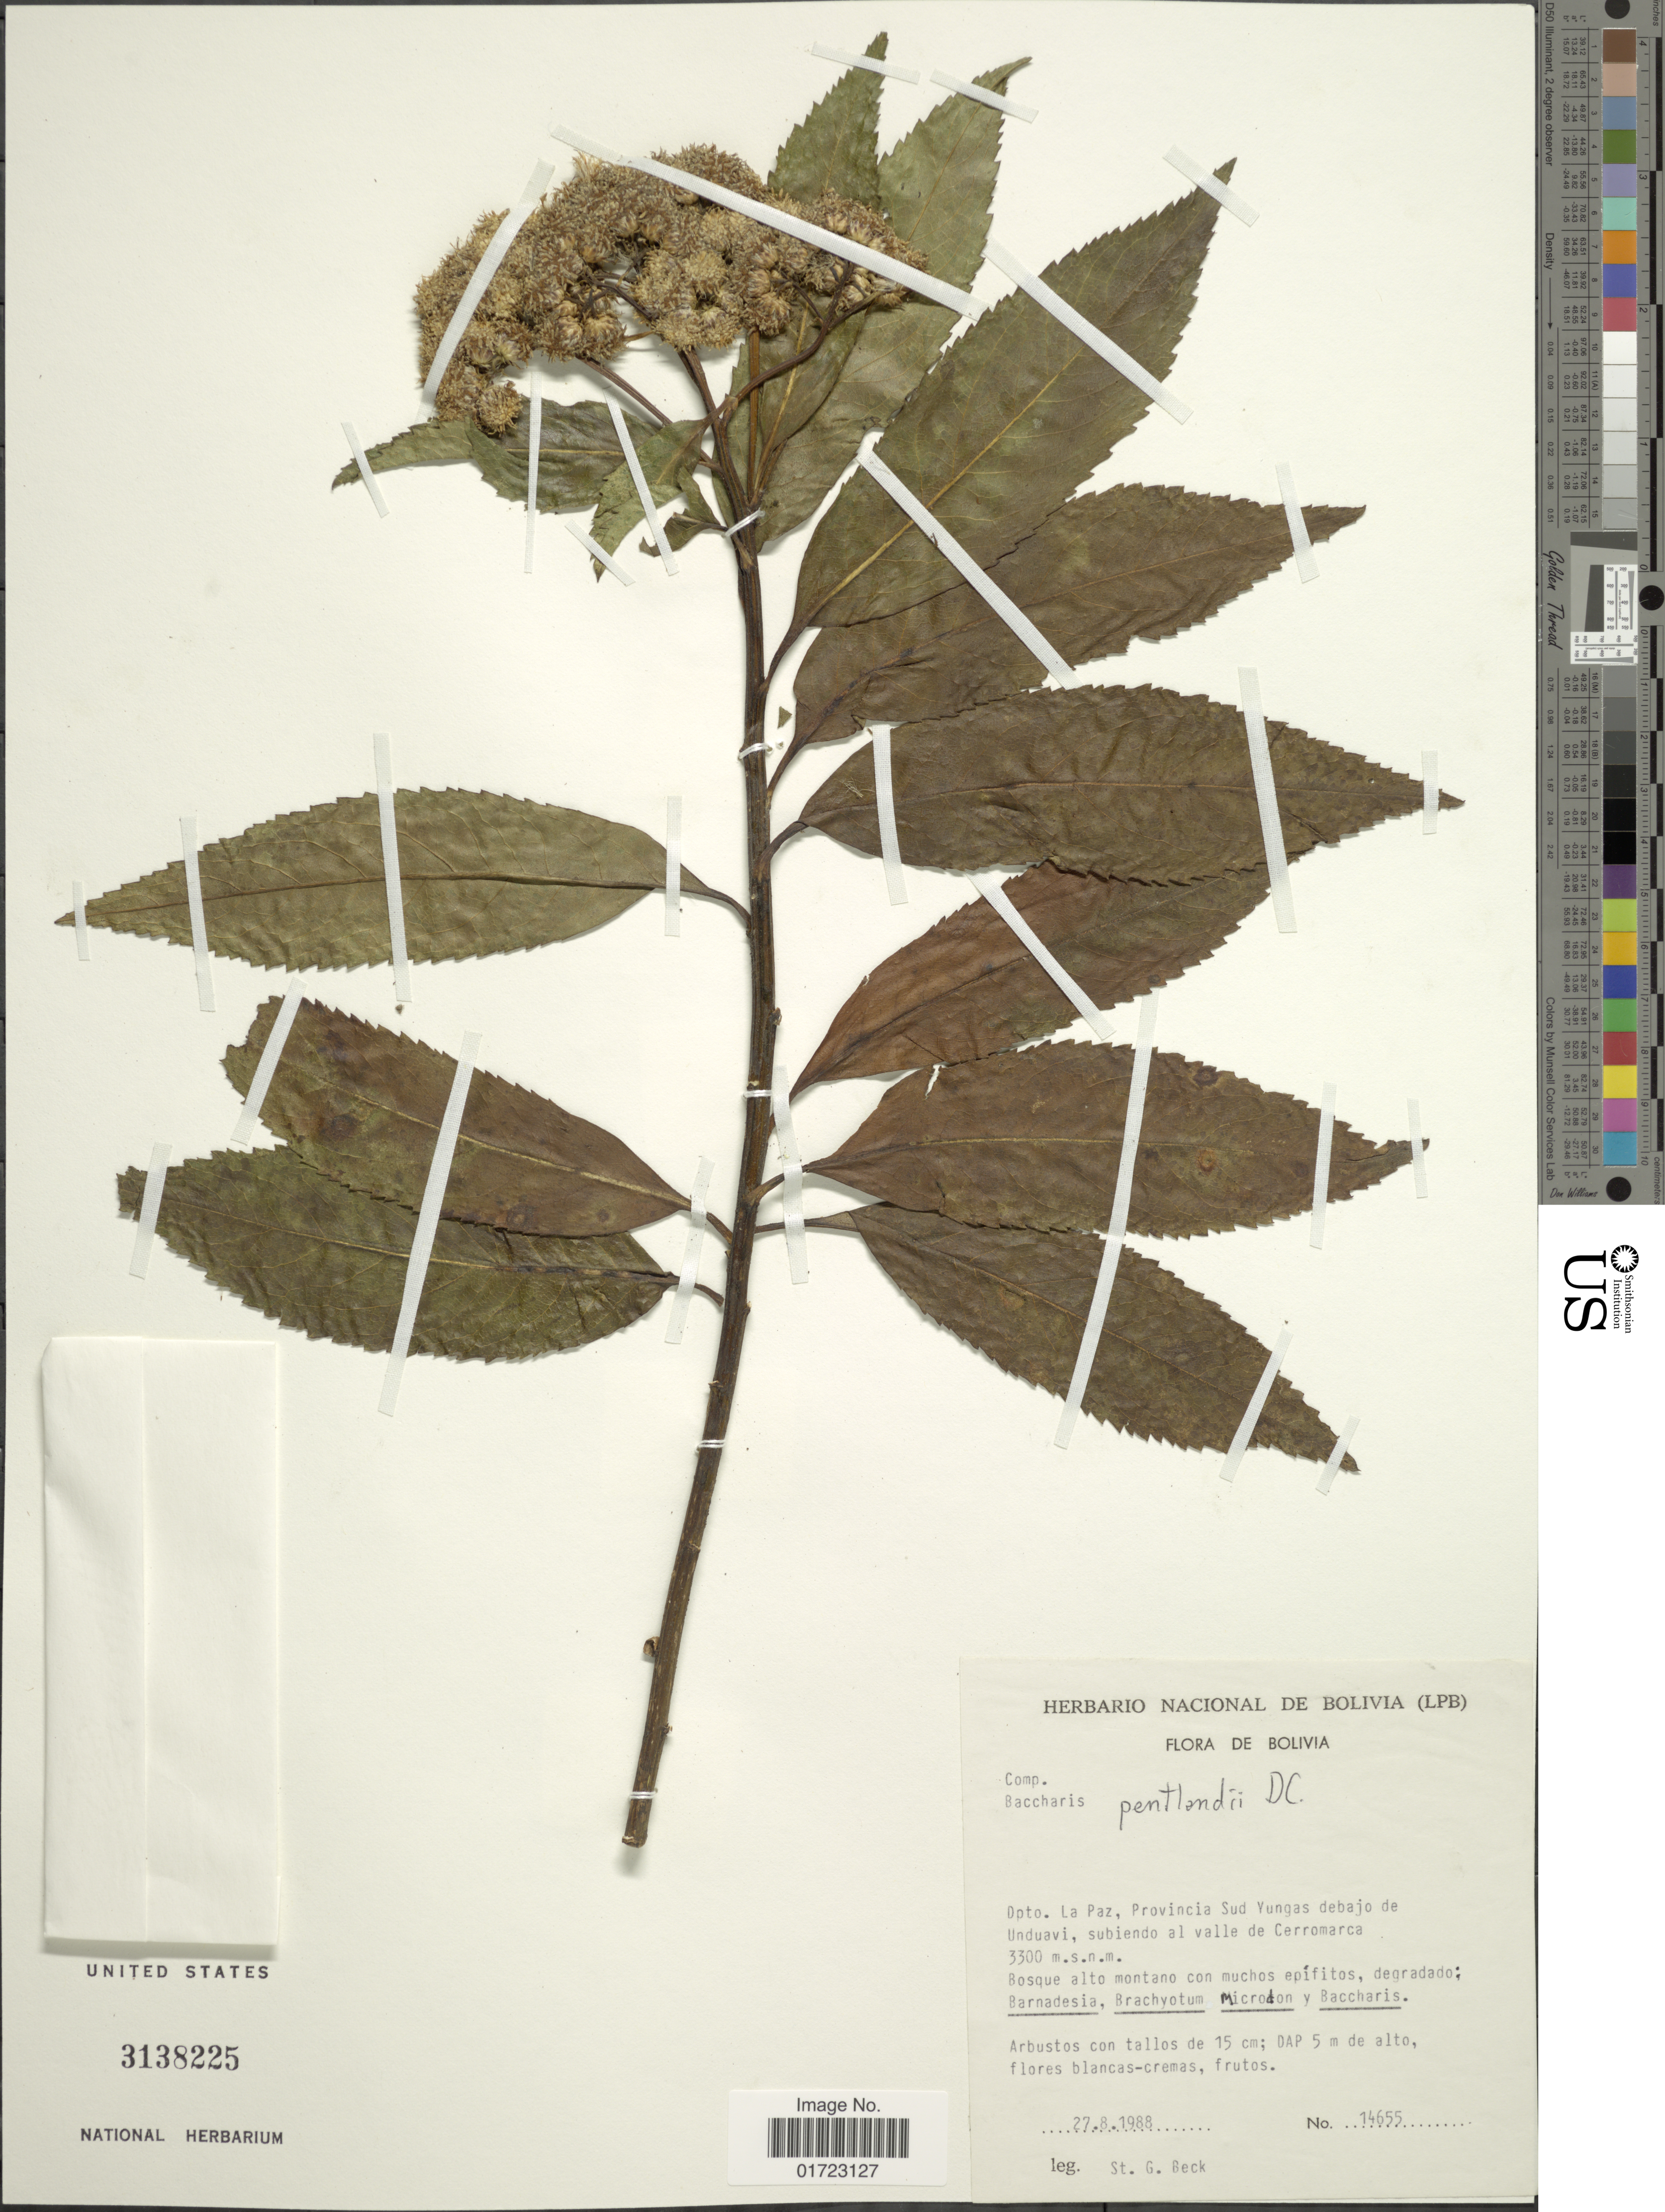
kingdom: Plantae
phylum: Tracheophyta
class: Magnoliopsida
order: Asterales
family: Asteraceae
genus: Baccharis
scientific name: Baccharis pentlandii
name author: DC.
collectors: S. G. Beck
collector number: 14655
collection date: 1988-08-27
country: Bolivia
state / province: La Paz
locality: Provincia Sud Yungas debajo de Unduavi, subiendo al valle de Cerromarca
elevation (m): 3300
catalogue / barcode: US 3138225